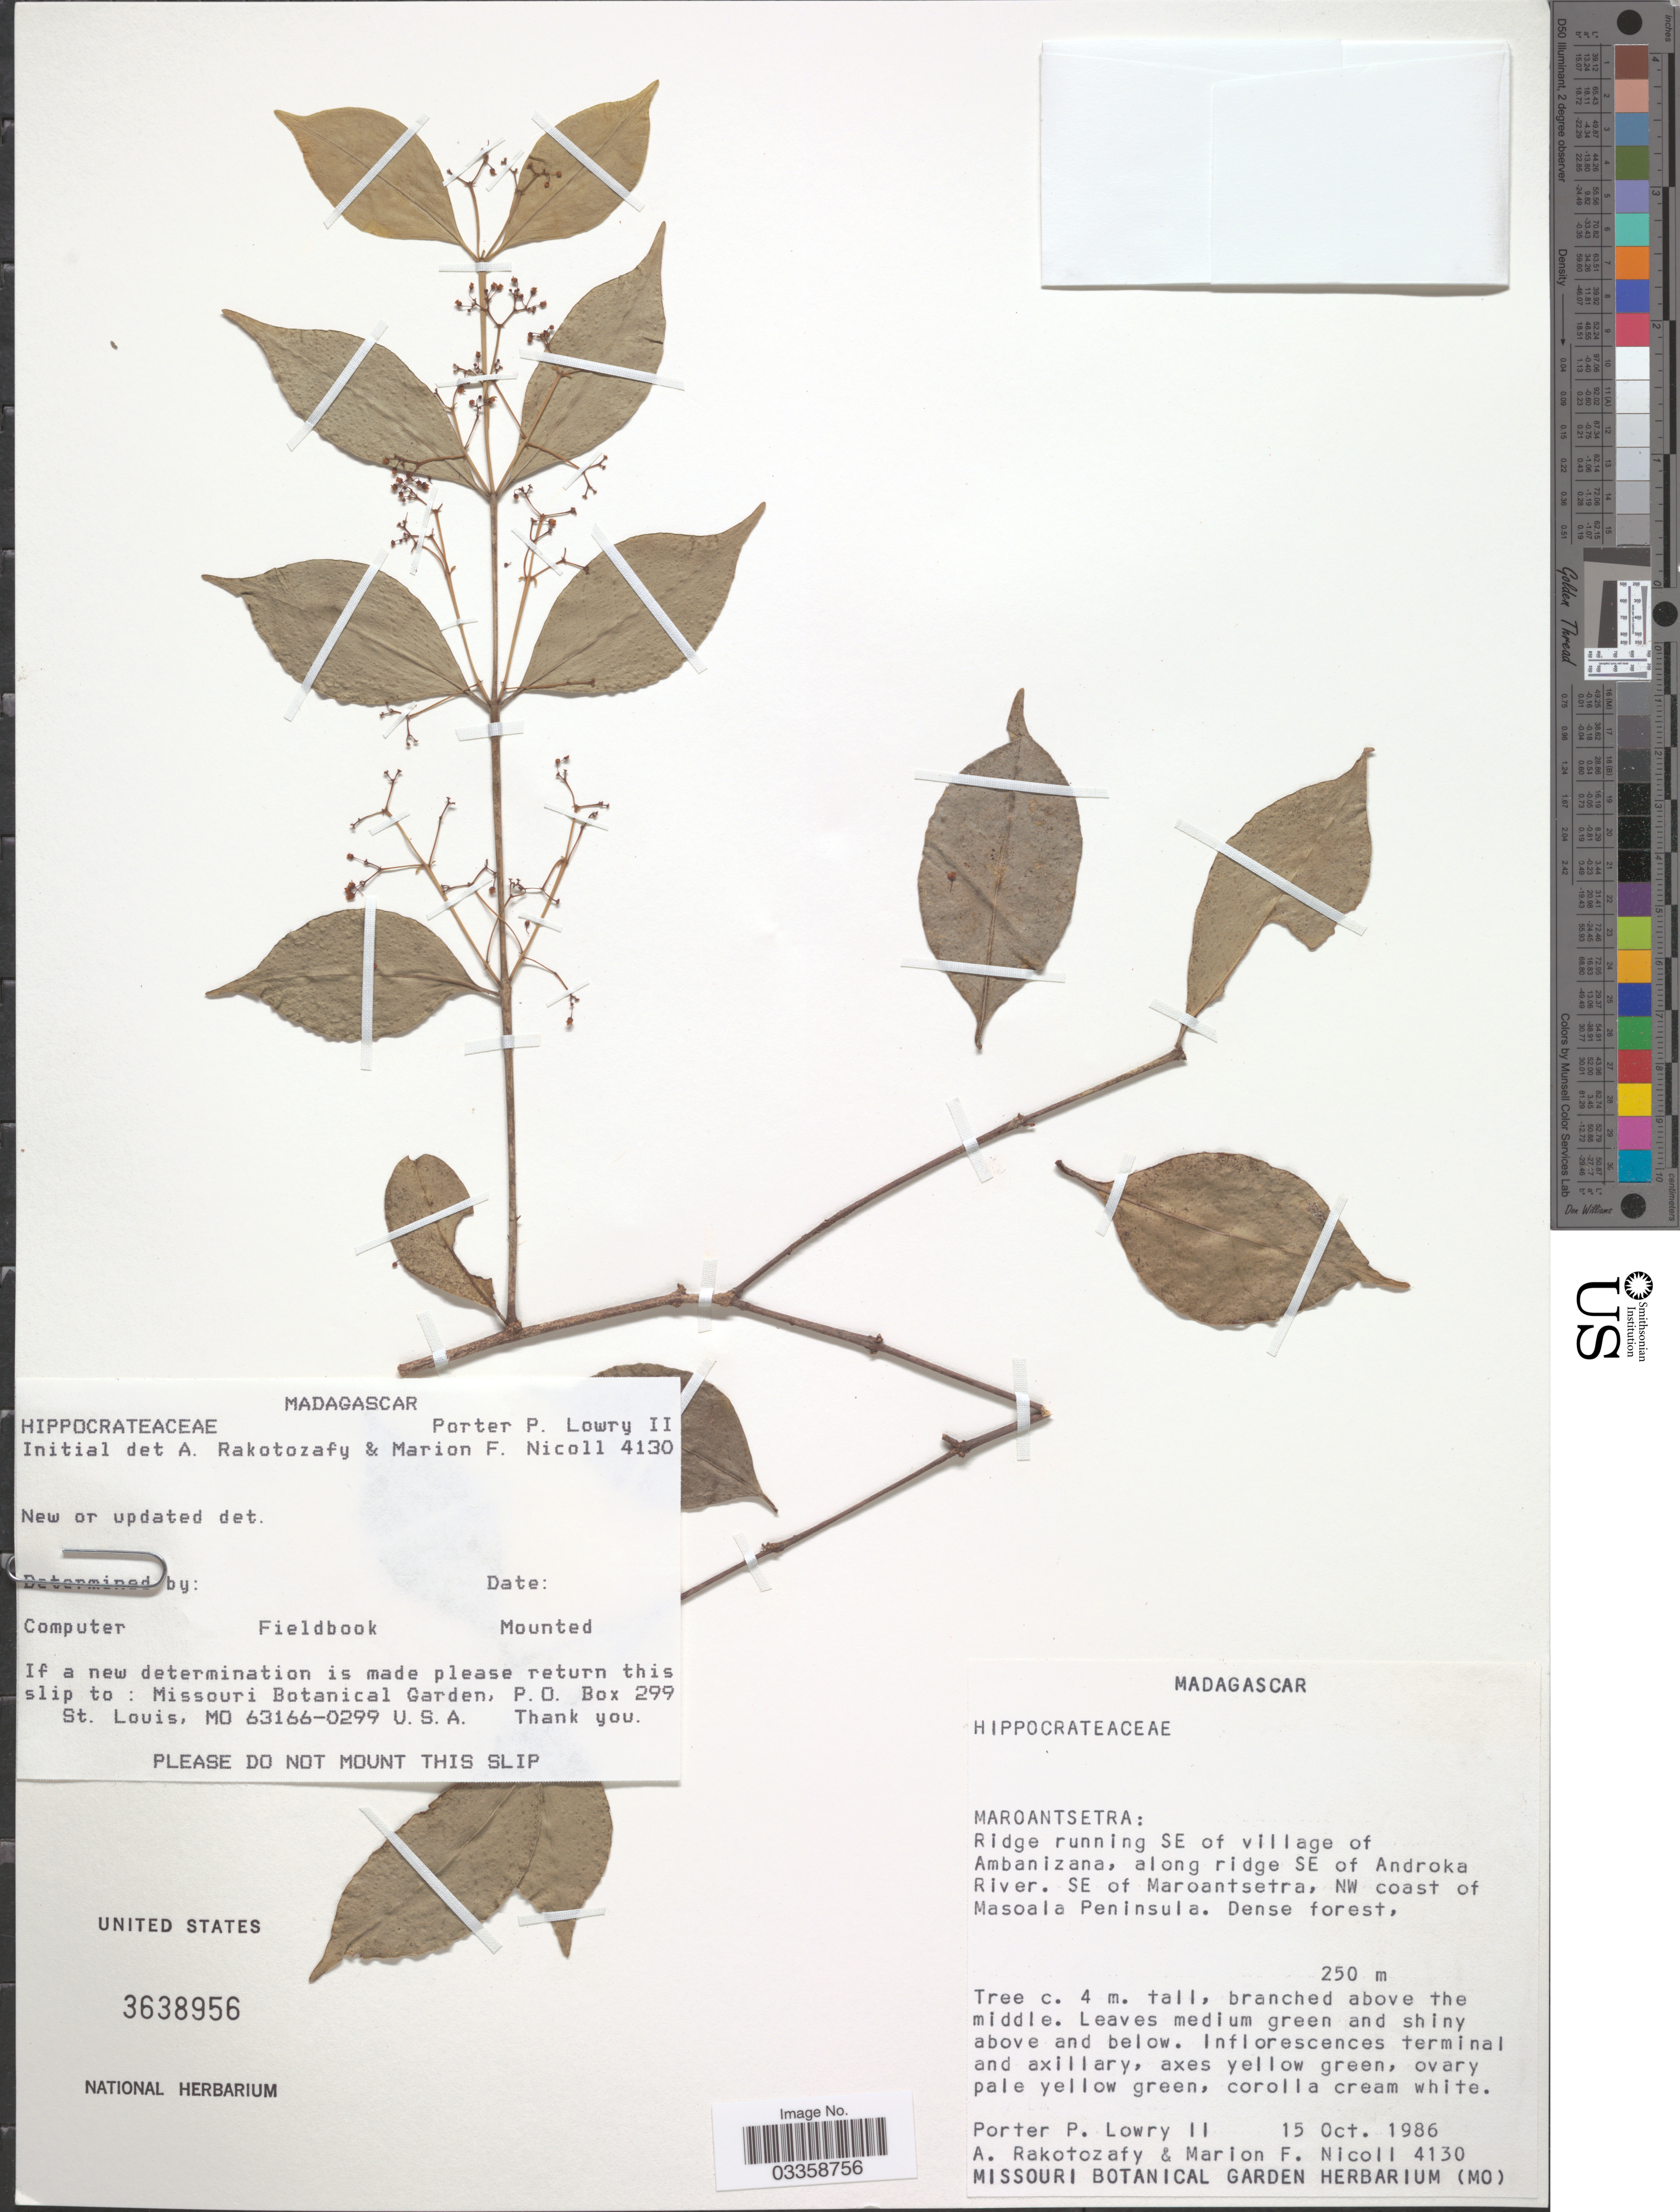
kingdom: Plantae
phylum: Tracheophyta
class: Magnoliopsida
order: Celastrales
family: Celastraceae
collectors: P. P. Lowry, A. Rakotozafy & M. F. Nicoll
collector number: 4130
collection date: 1986-10-15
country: Madagascar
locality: Maroantsetra: Ridge running SE of village of Ambanizana, along ridge SE of Androka River. SE of Maroantsetra, NW coast of Masoala Peninsula.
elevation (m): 250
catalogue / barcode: US 3638956